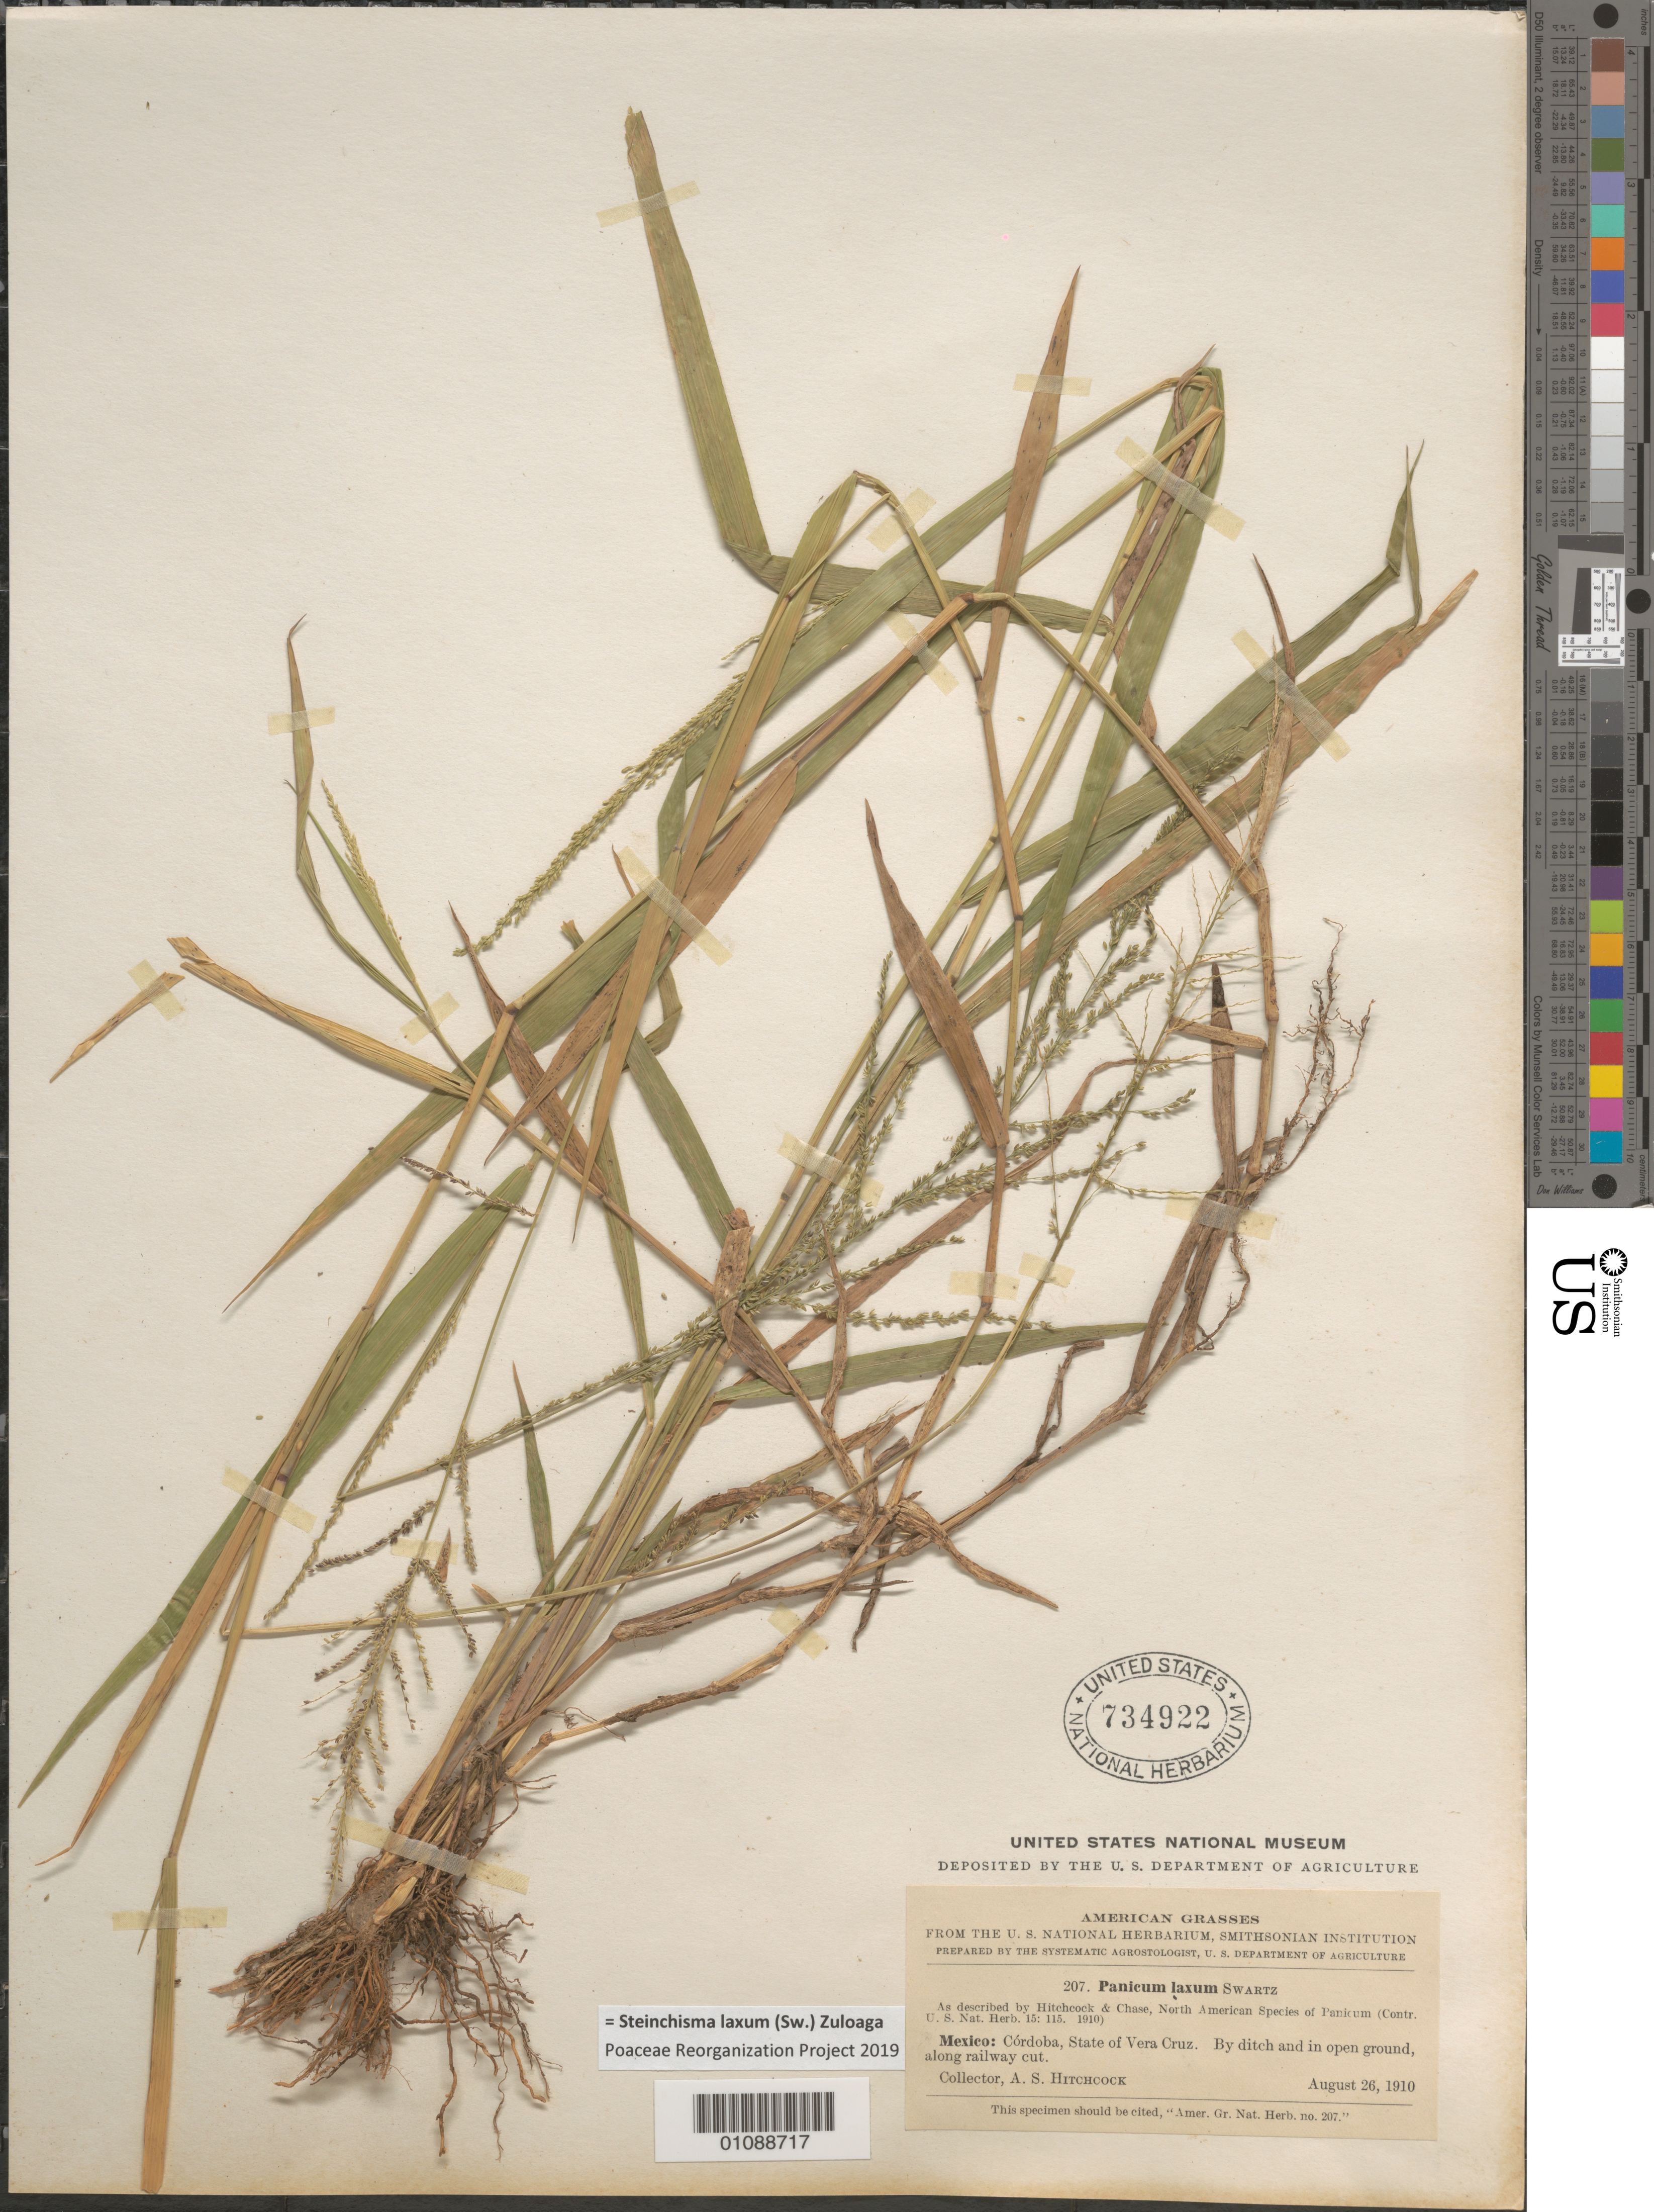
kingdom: Plantae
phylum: Tracheophyta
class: Liliopsida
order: Poales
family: Poaceae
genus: Panicum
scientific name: Panicum laxum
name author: Sw.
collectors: A. S. Hitchcock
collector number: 207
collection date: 1910-08-26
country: Mexico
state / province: Veracruz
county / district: Córdoba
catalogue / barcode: US 734922